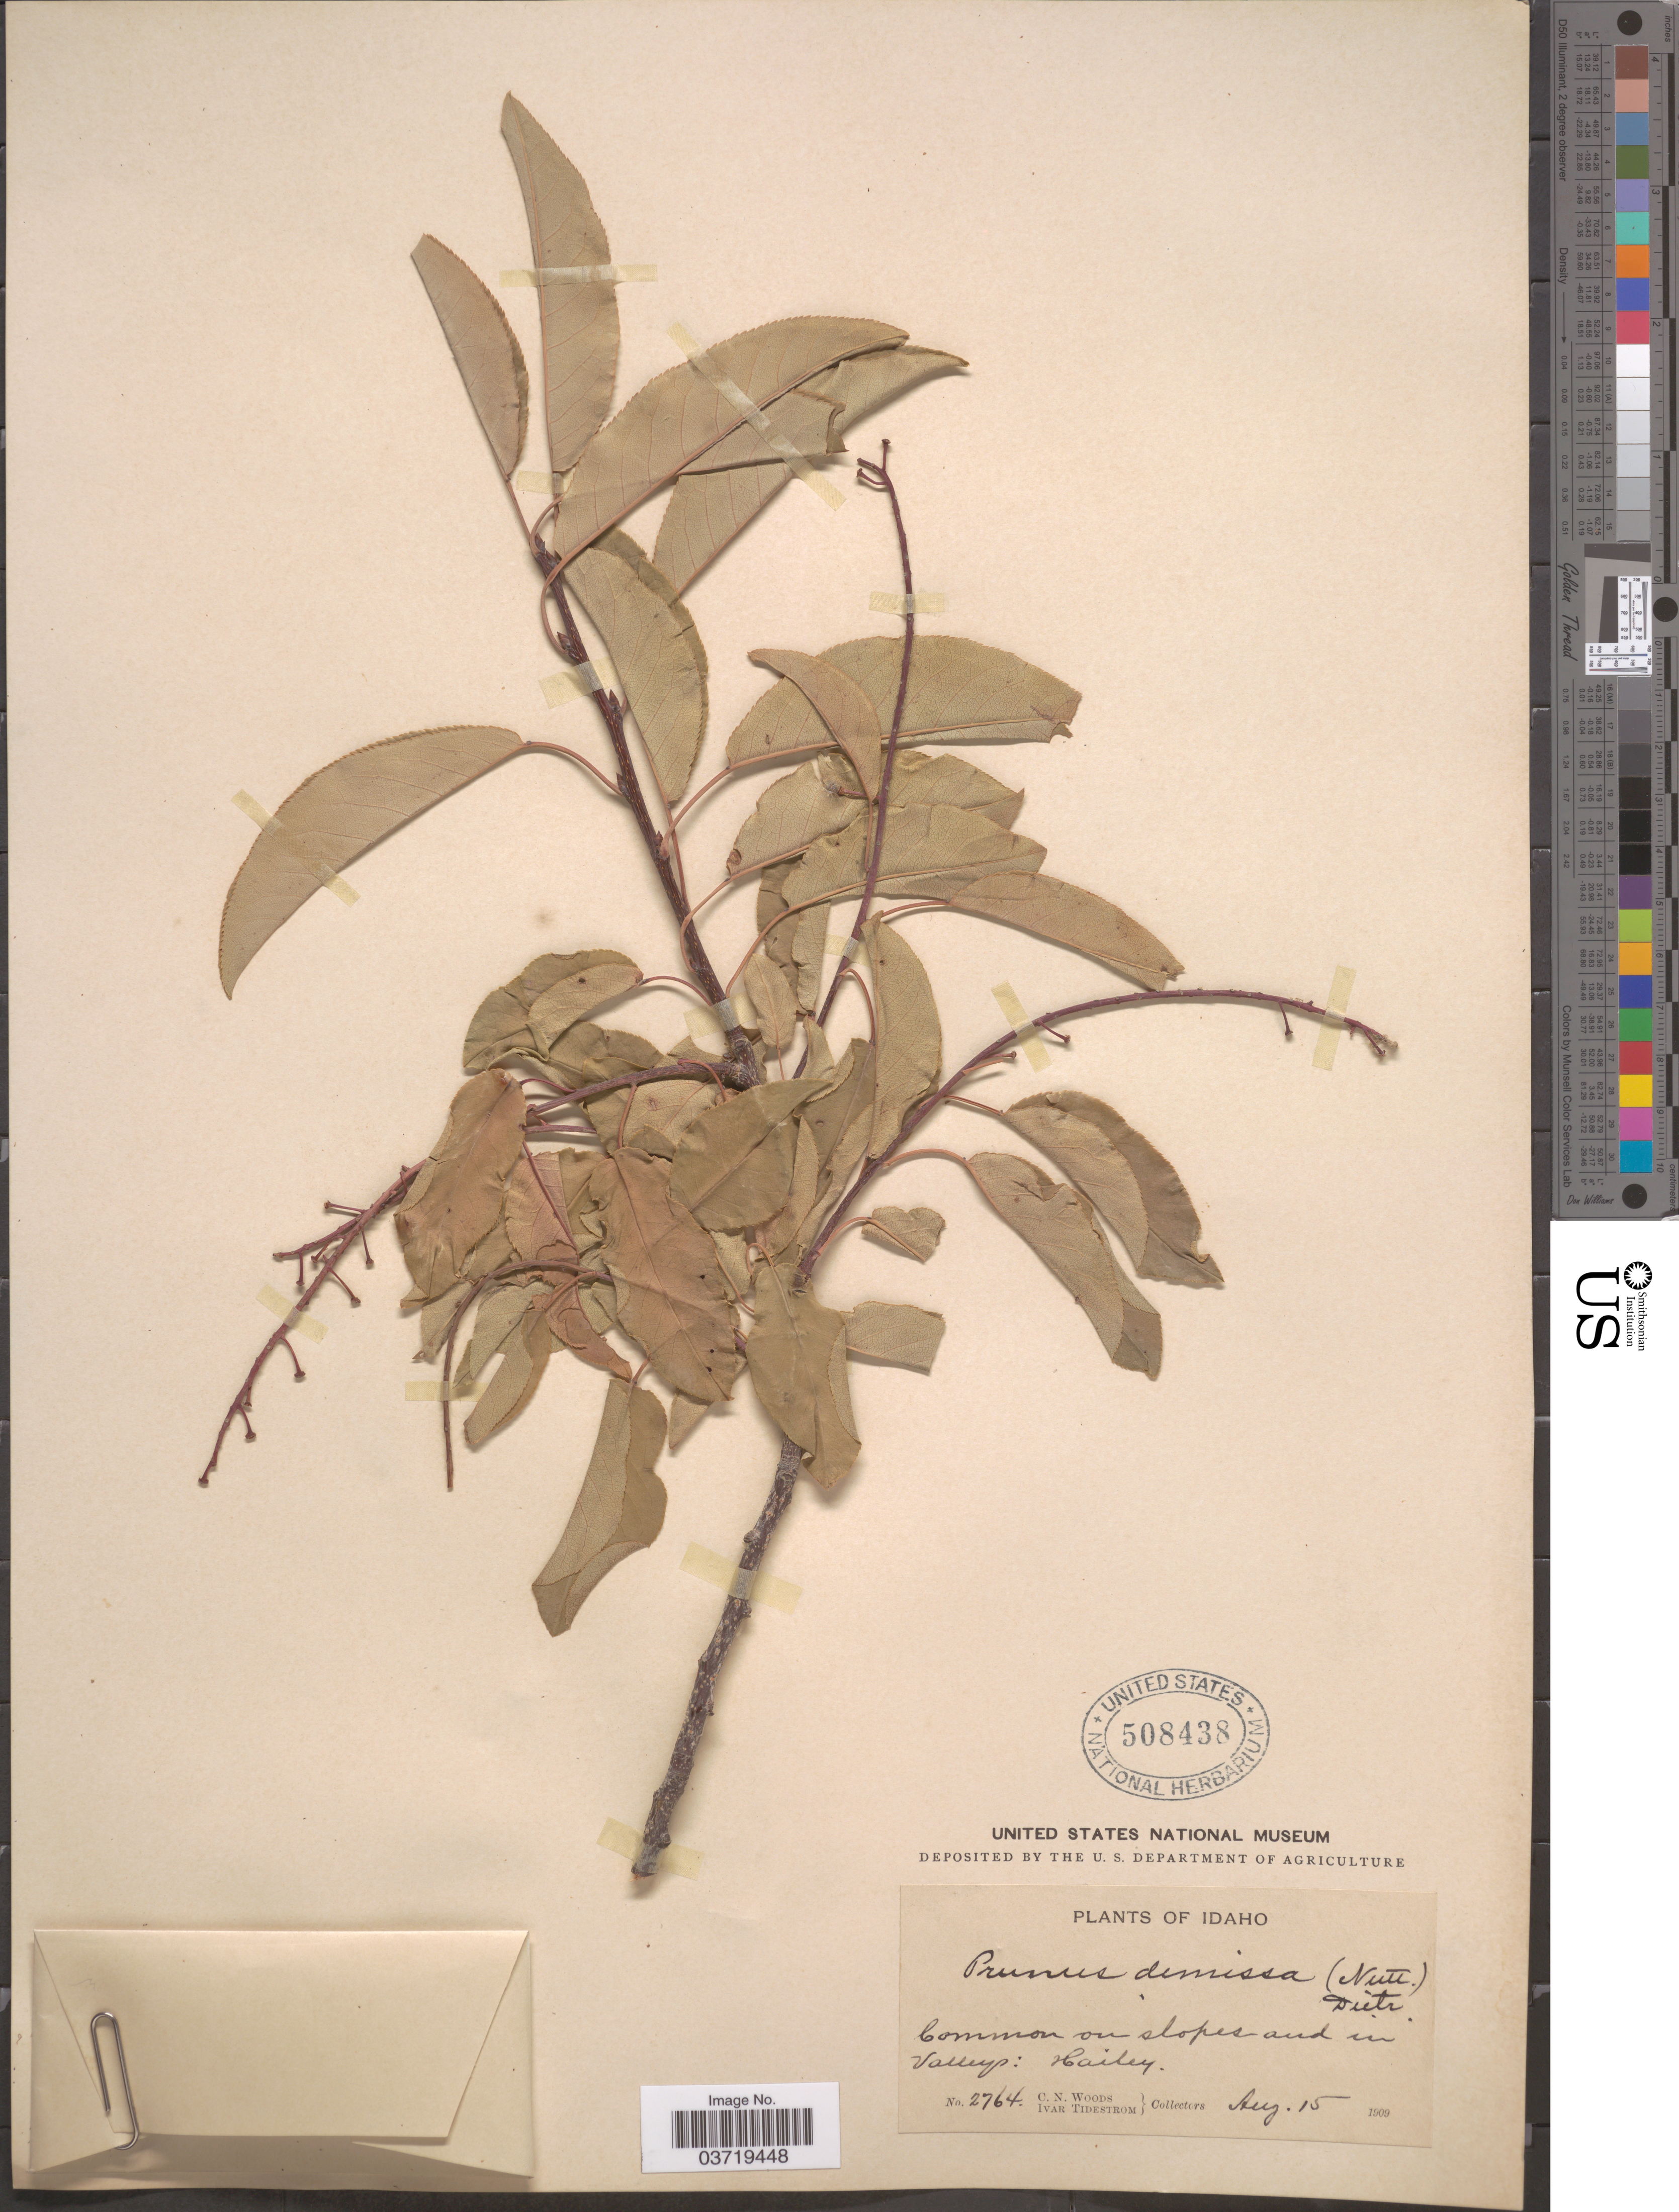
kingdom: Plantae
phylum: Tracheophyta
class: Magnoliopsida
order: Rosales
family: Rosaceae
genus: Prunus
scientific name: Prunus virginiana var. demissa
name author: (Nutt.) Torr.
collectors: C. Woods & I. F. Tidestrom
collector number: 2764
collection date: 1909-08-15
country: United States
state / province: Idaho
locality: Commom on slopes and in Valleys: Hailey.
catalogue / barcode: US 508438